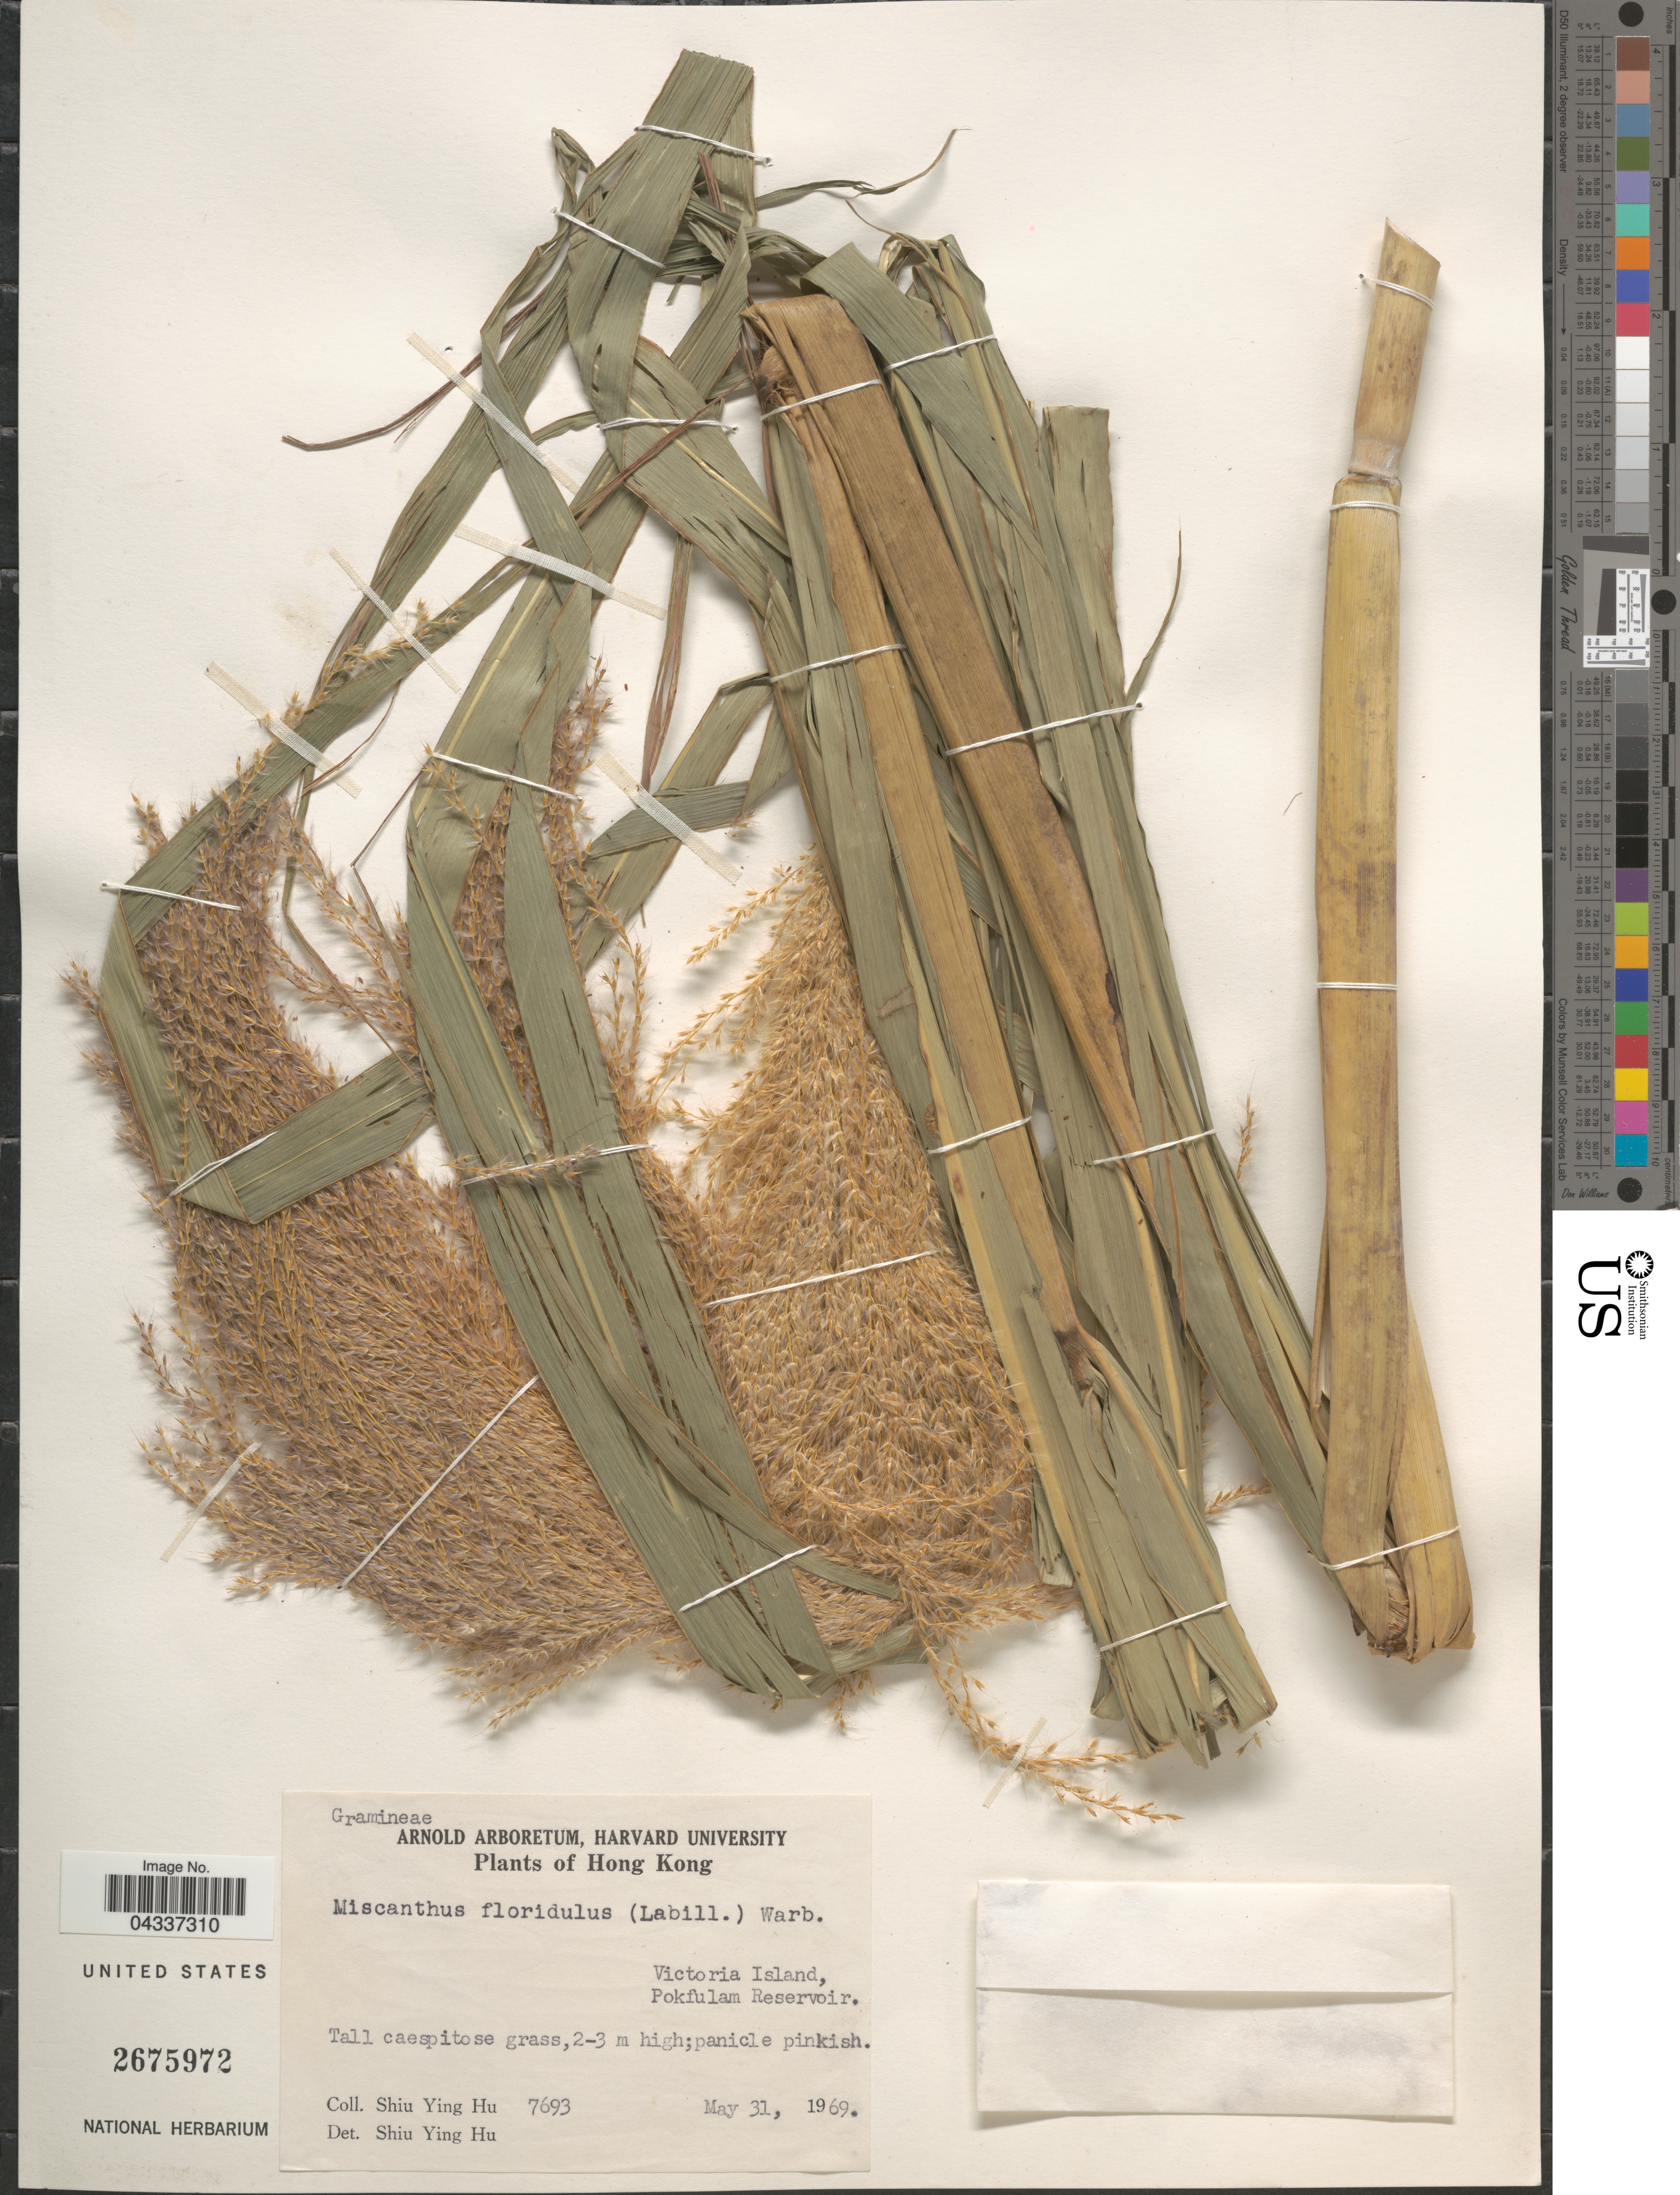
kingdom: Plantae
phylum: Tracheophyta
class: Liliopsida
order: Poales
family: Poaceae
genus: Miscanthus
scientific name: Miscanthus floridulus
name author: (Labill.) Warb.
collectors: S. Y. Hu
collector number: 7693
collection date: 1969-05-31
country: China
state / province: Hong Kong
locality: Victoria Island, Pokfulam Reservoir.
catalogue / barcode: US 2675972